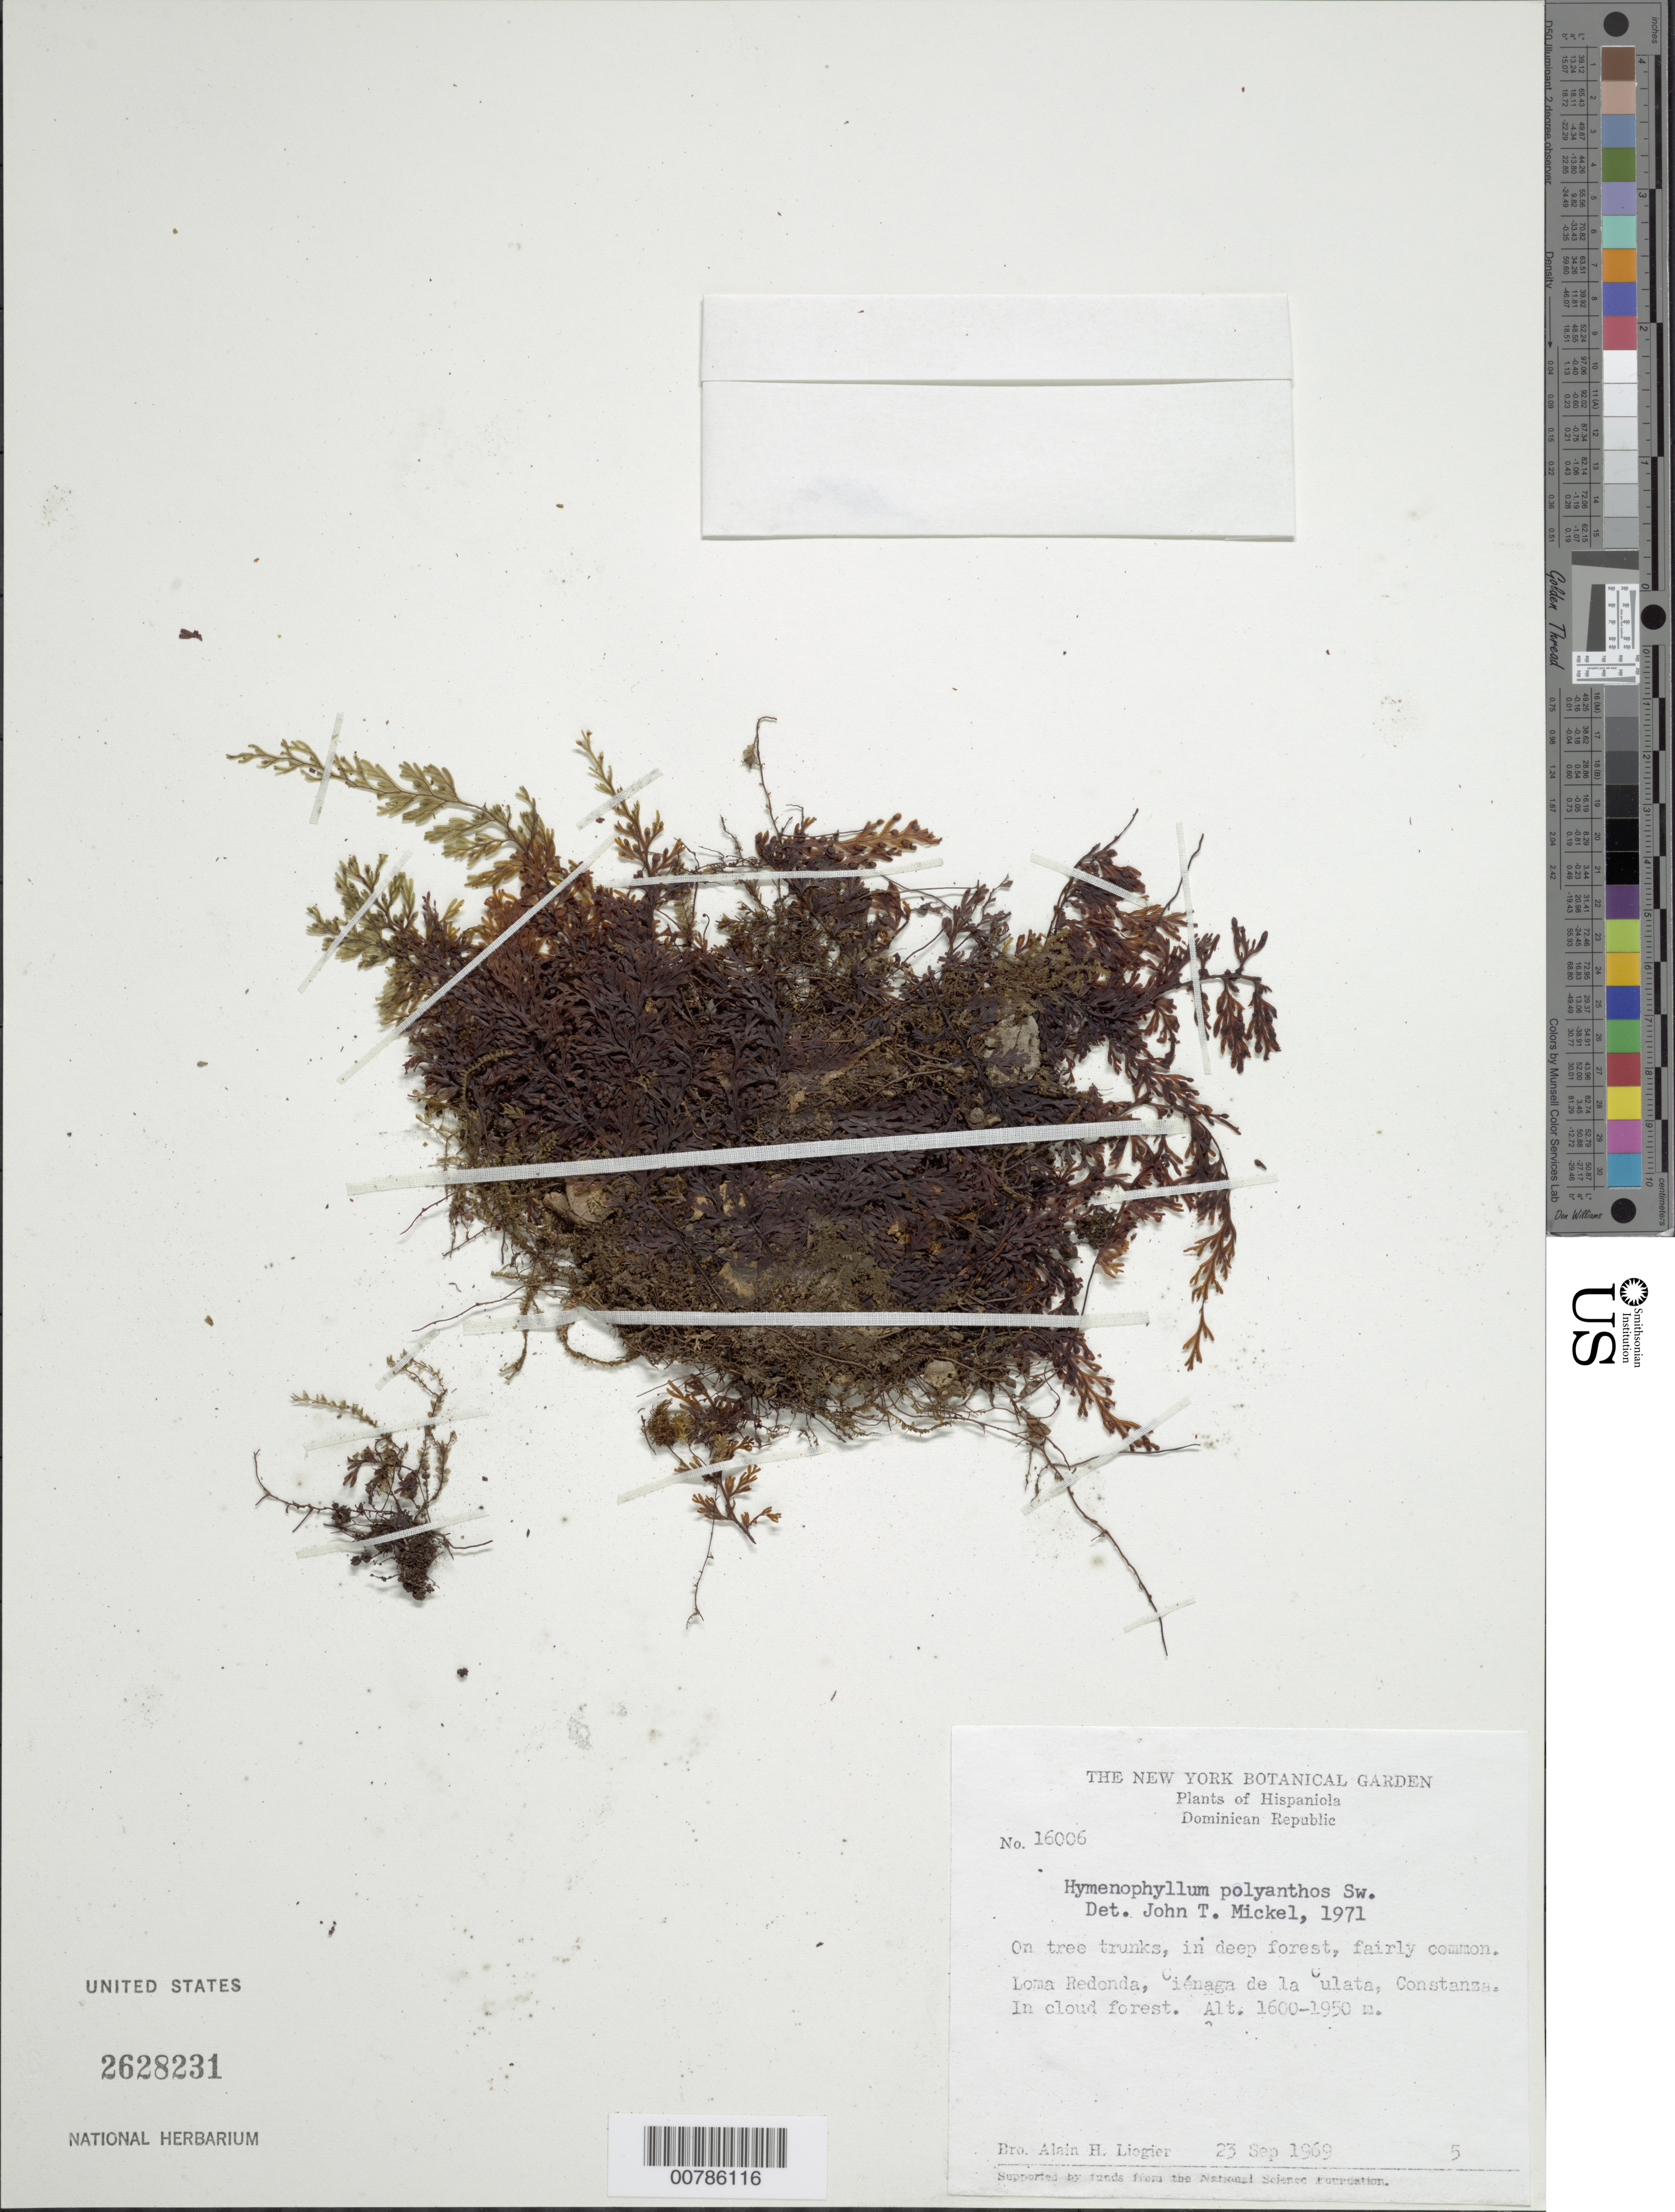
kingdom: Plantae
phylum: Tracheophyta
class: Polypodiopsida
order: Hymenophyllales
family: Hymenophyllaceae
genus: Hymenophyllum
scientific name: Hymenophyllum polyanthos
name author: (Sw.) Sw.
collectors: A. H. Liogier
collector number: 16006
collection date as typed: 23 Sep 1969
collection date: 1969-09-23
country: Dominican Republic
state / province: La Vega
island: Hispaniola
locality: Loma Redonda, Ciénaga de la Culata, Constanza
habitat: On tree trunks, in deep forest, cloud forest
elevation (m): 1600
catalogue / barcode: US 2628231